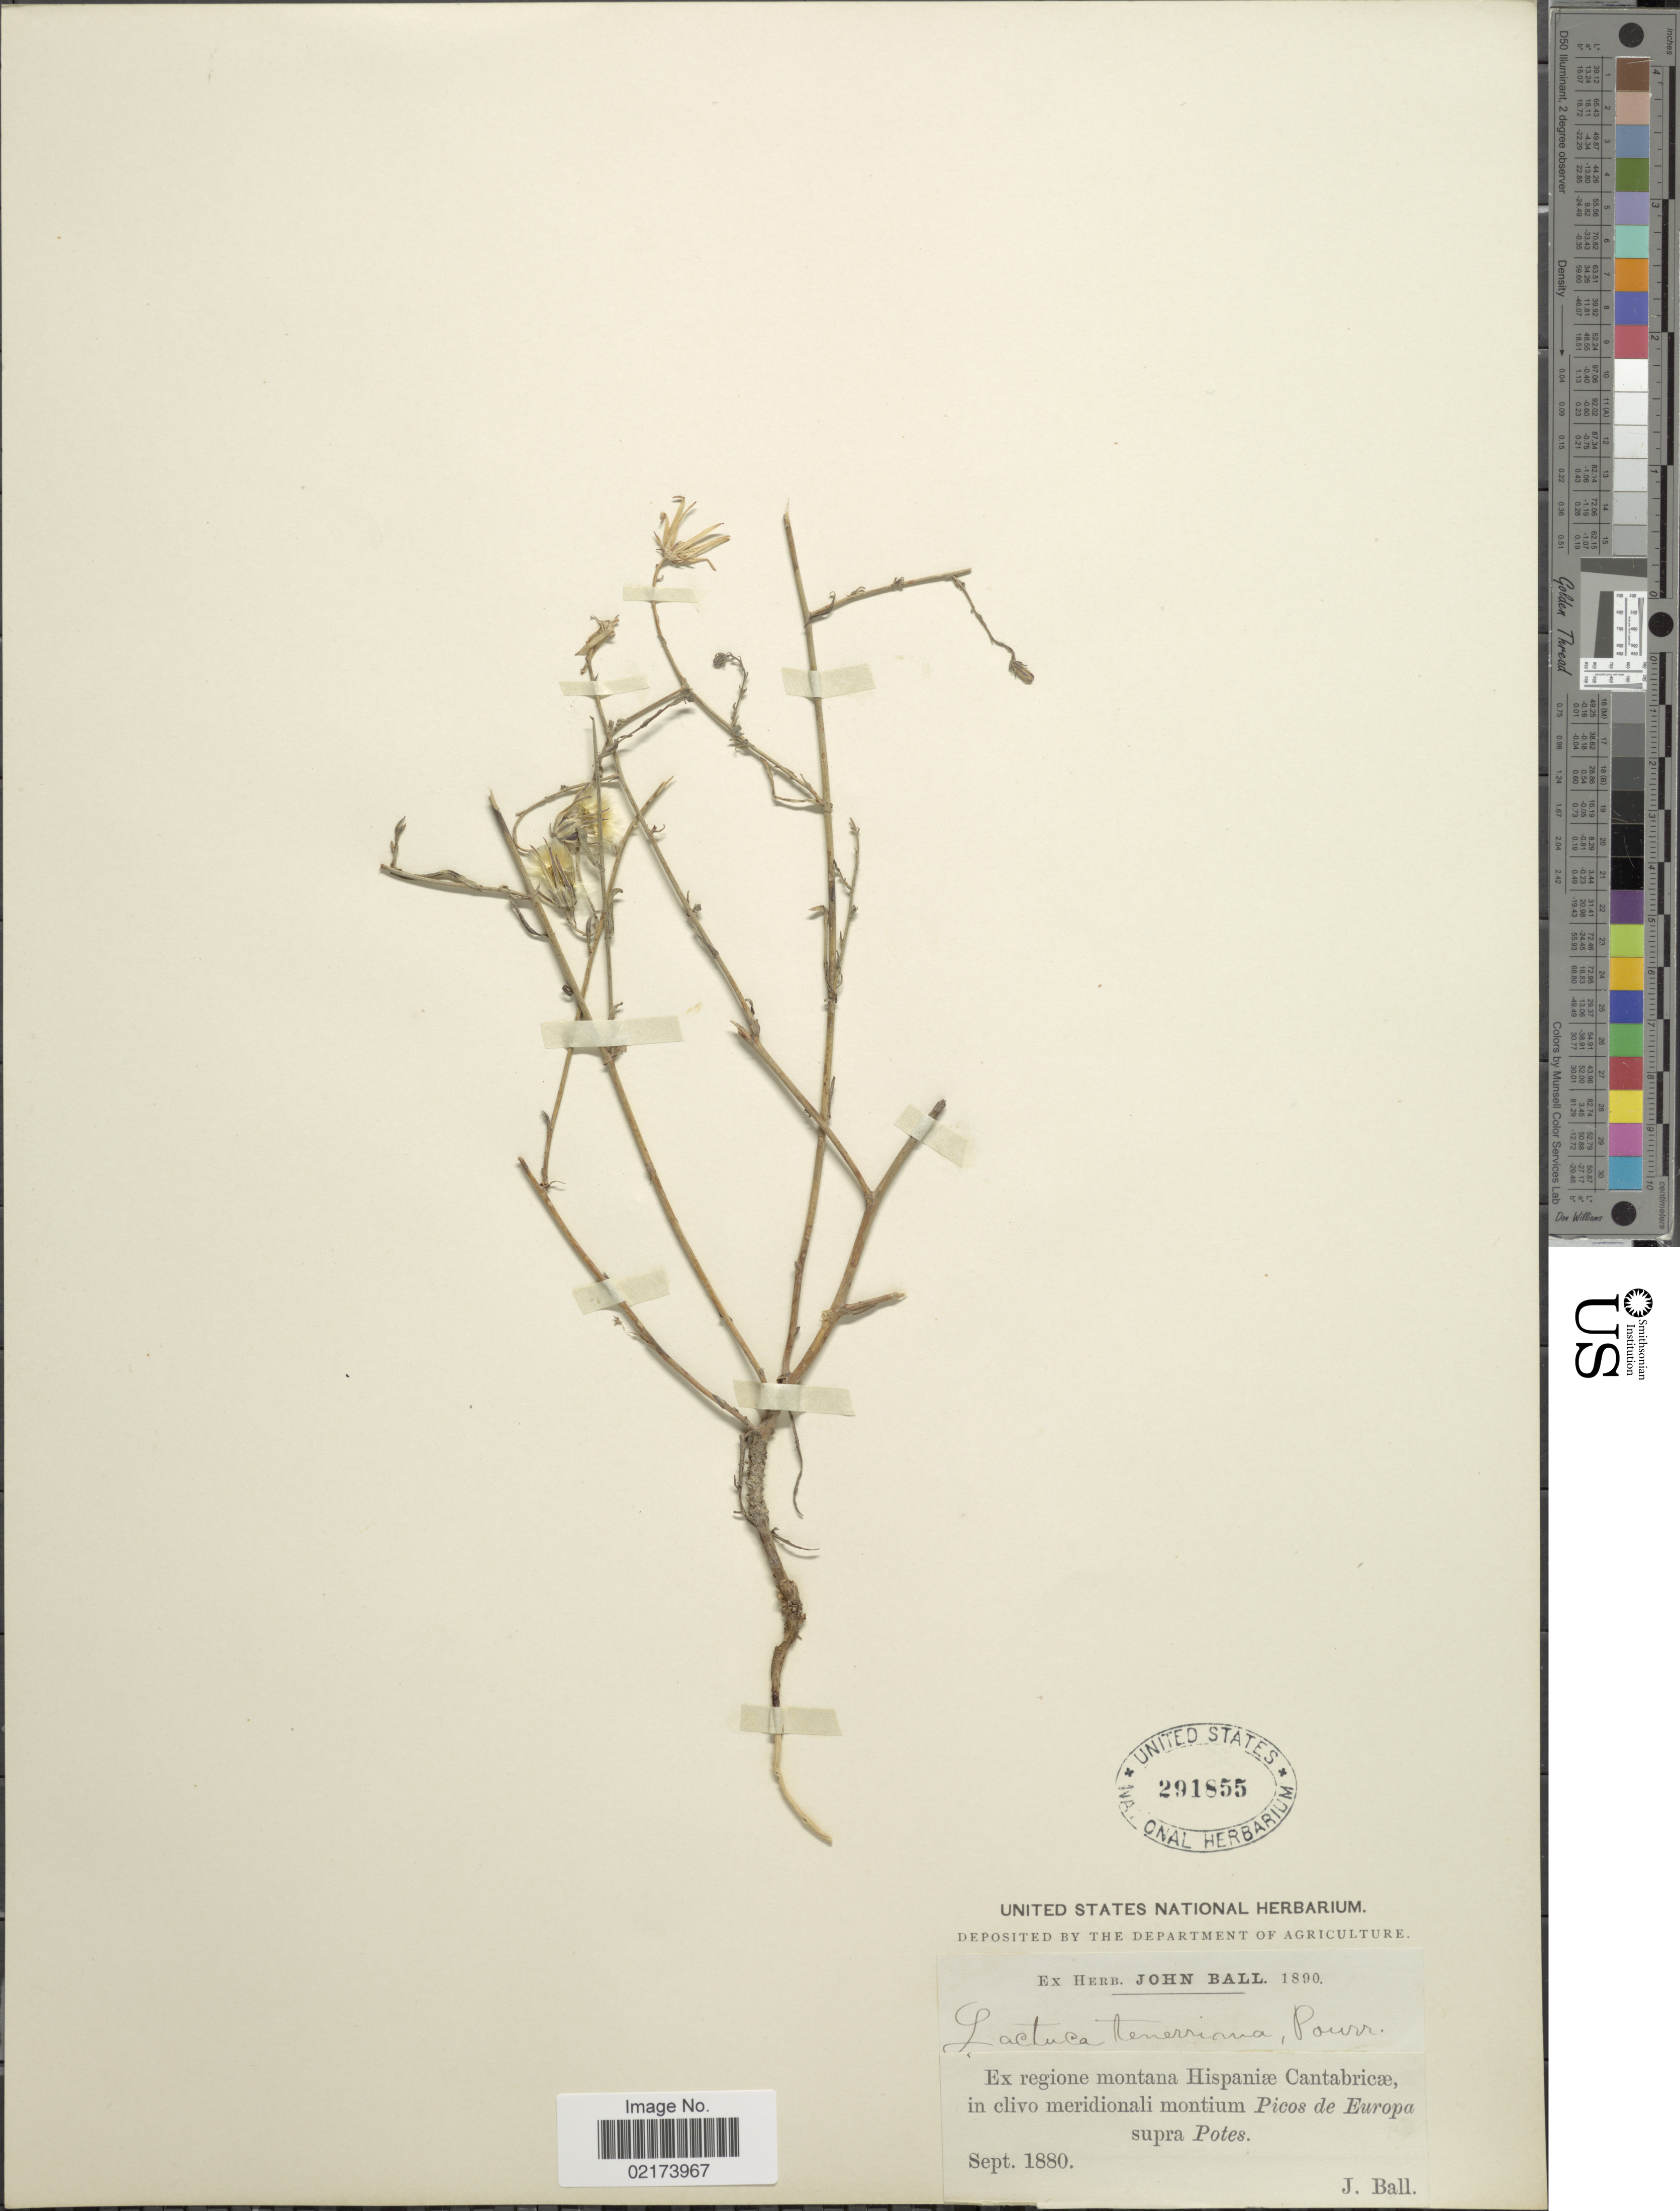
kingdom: Plantae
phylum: Tracheophyta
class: Magnoliopsida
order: Asterales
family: Asteraceae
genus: Lactuca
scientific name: Lactuca tenerrima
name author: Pourr.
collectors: J. Ball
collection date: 1880-09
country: Spain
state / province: Cantabria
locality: Montana Hispaniae Cantabricae, montium Picos de Europa, supra Potes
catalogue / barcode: US 291855